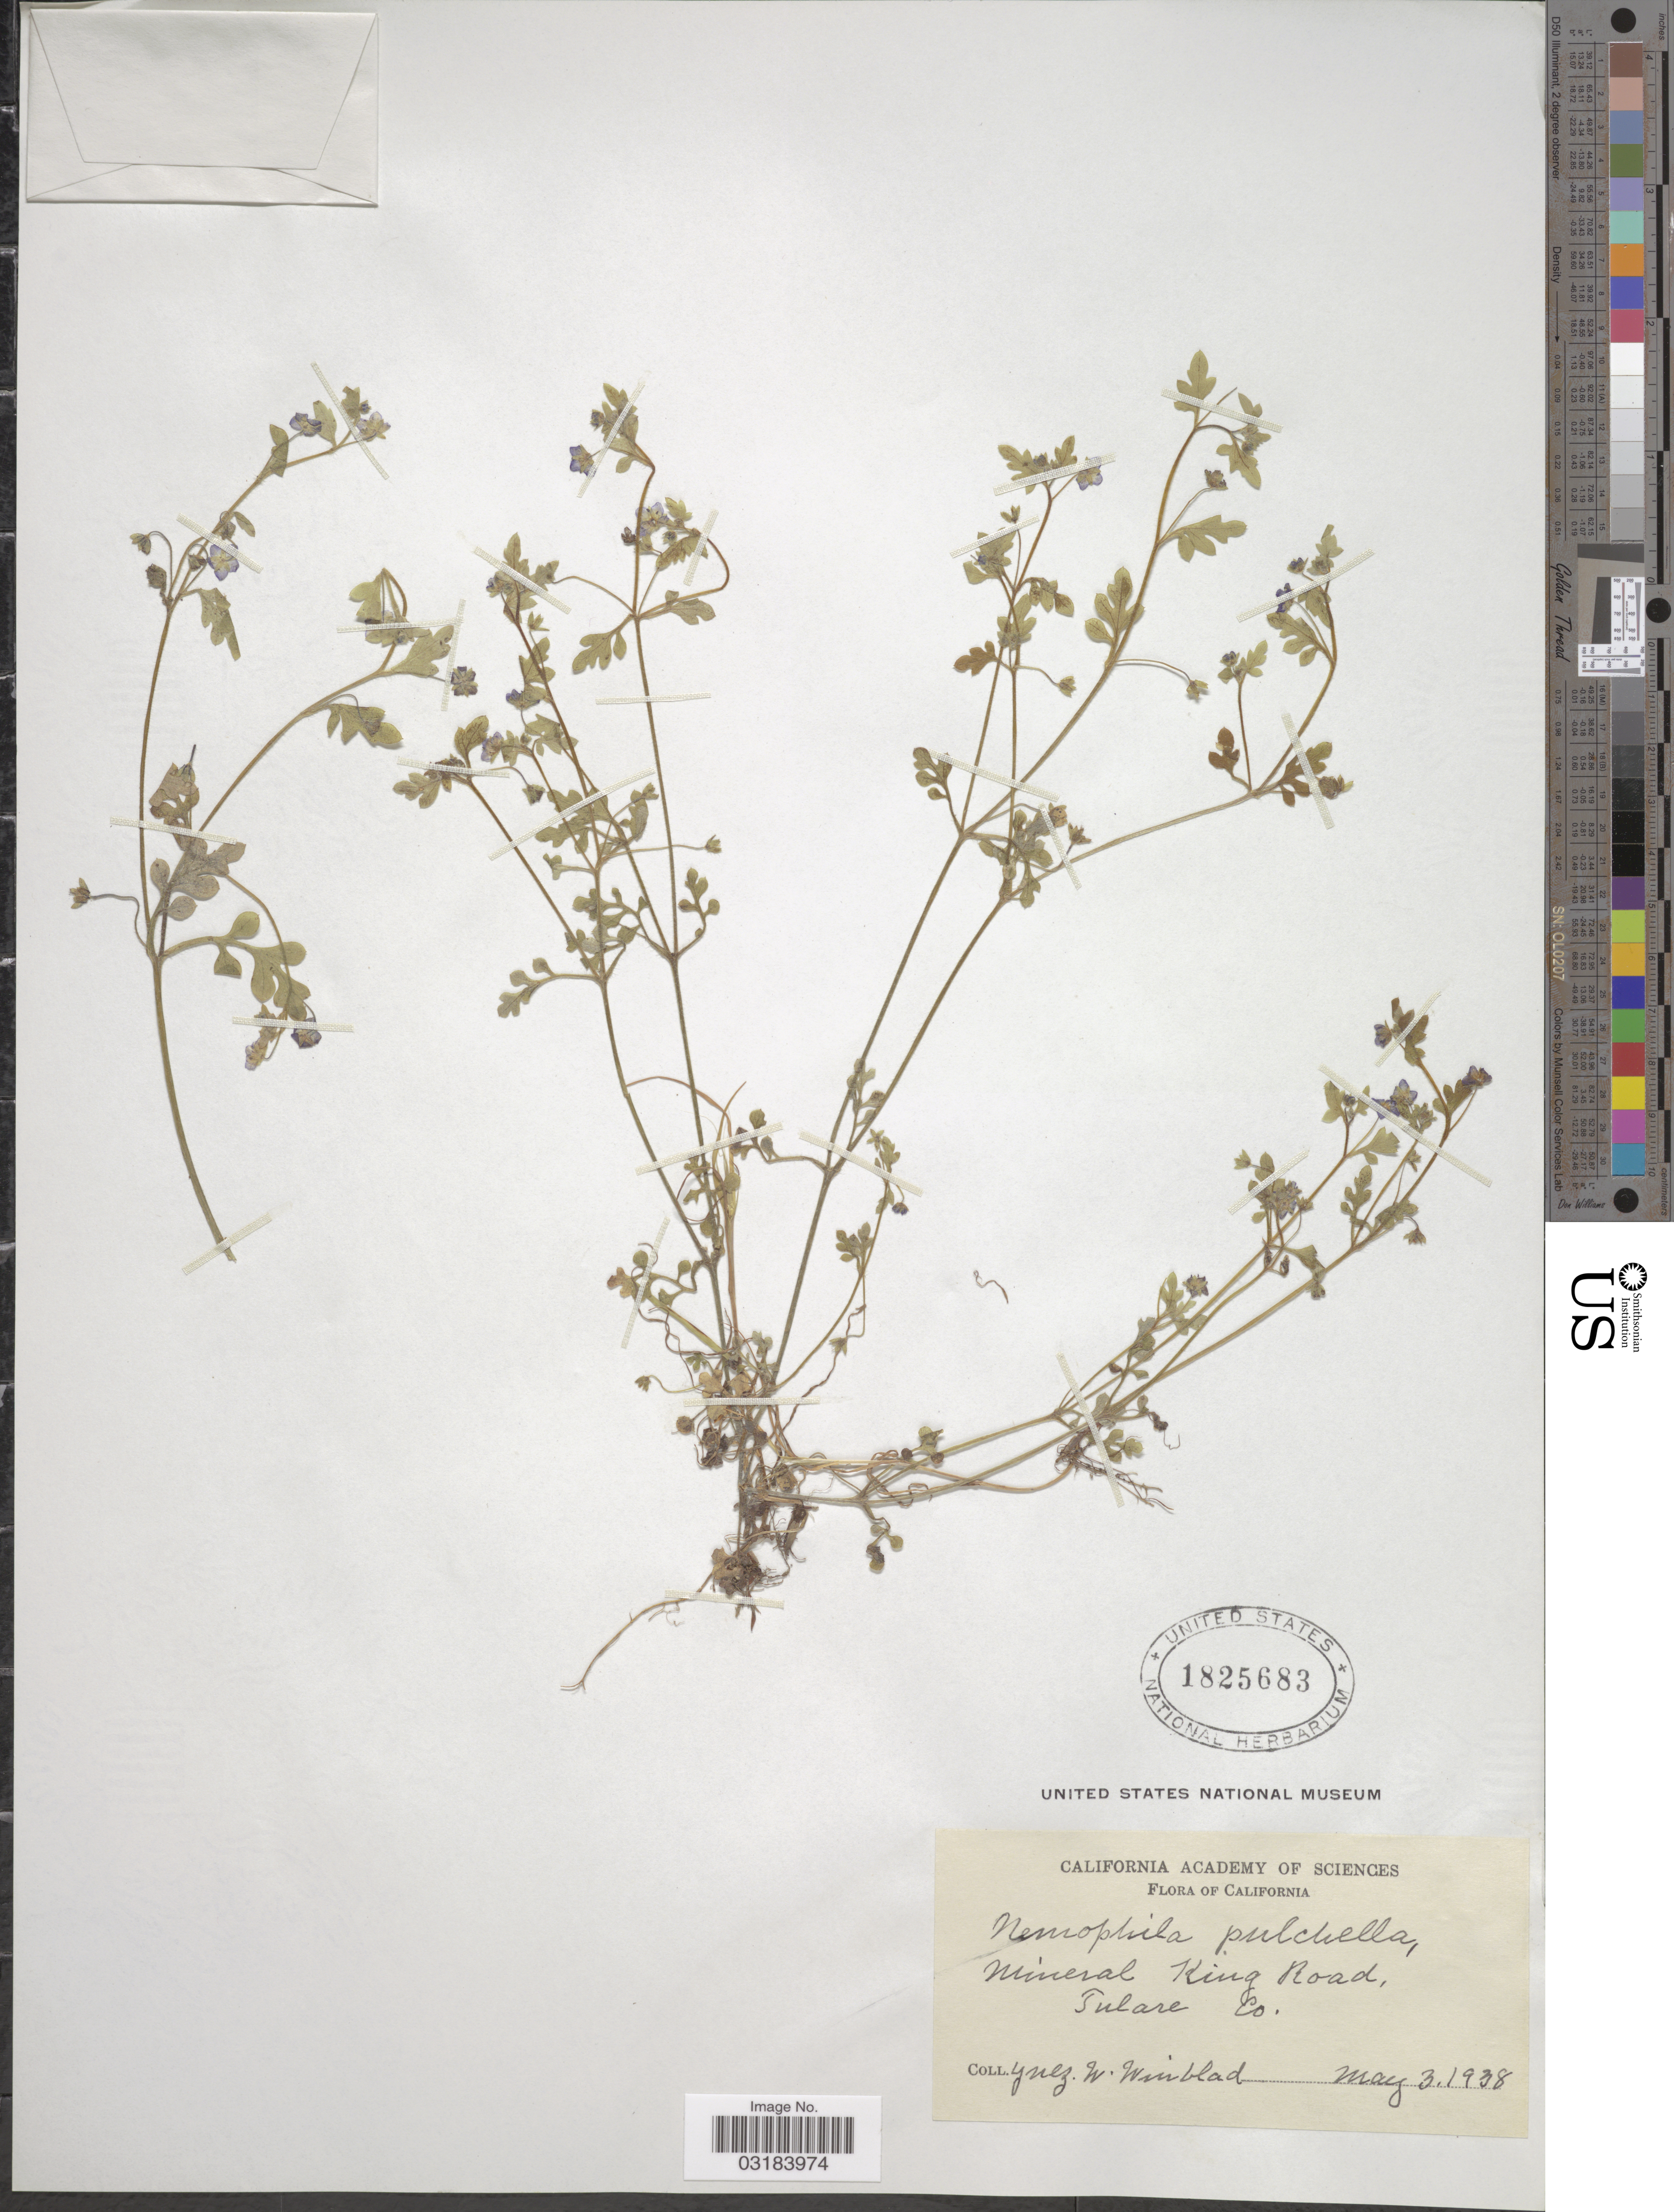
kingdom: Plantae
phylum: Tracheophyta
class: Magnoliopsida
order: Boraginales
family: Hydrophyllaceae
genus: Nemophila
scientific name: Nemophila pulchella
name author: Eastw.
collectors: Y. Winblad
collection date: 1938-05-03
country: United States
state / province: California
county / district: Tulare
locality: Mineral King Road, Tulare Co.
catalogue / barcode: US 1825683